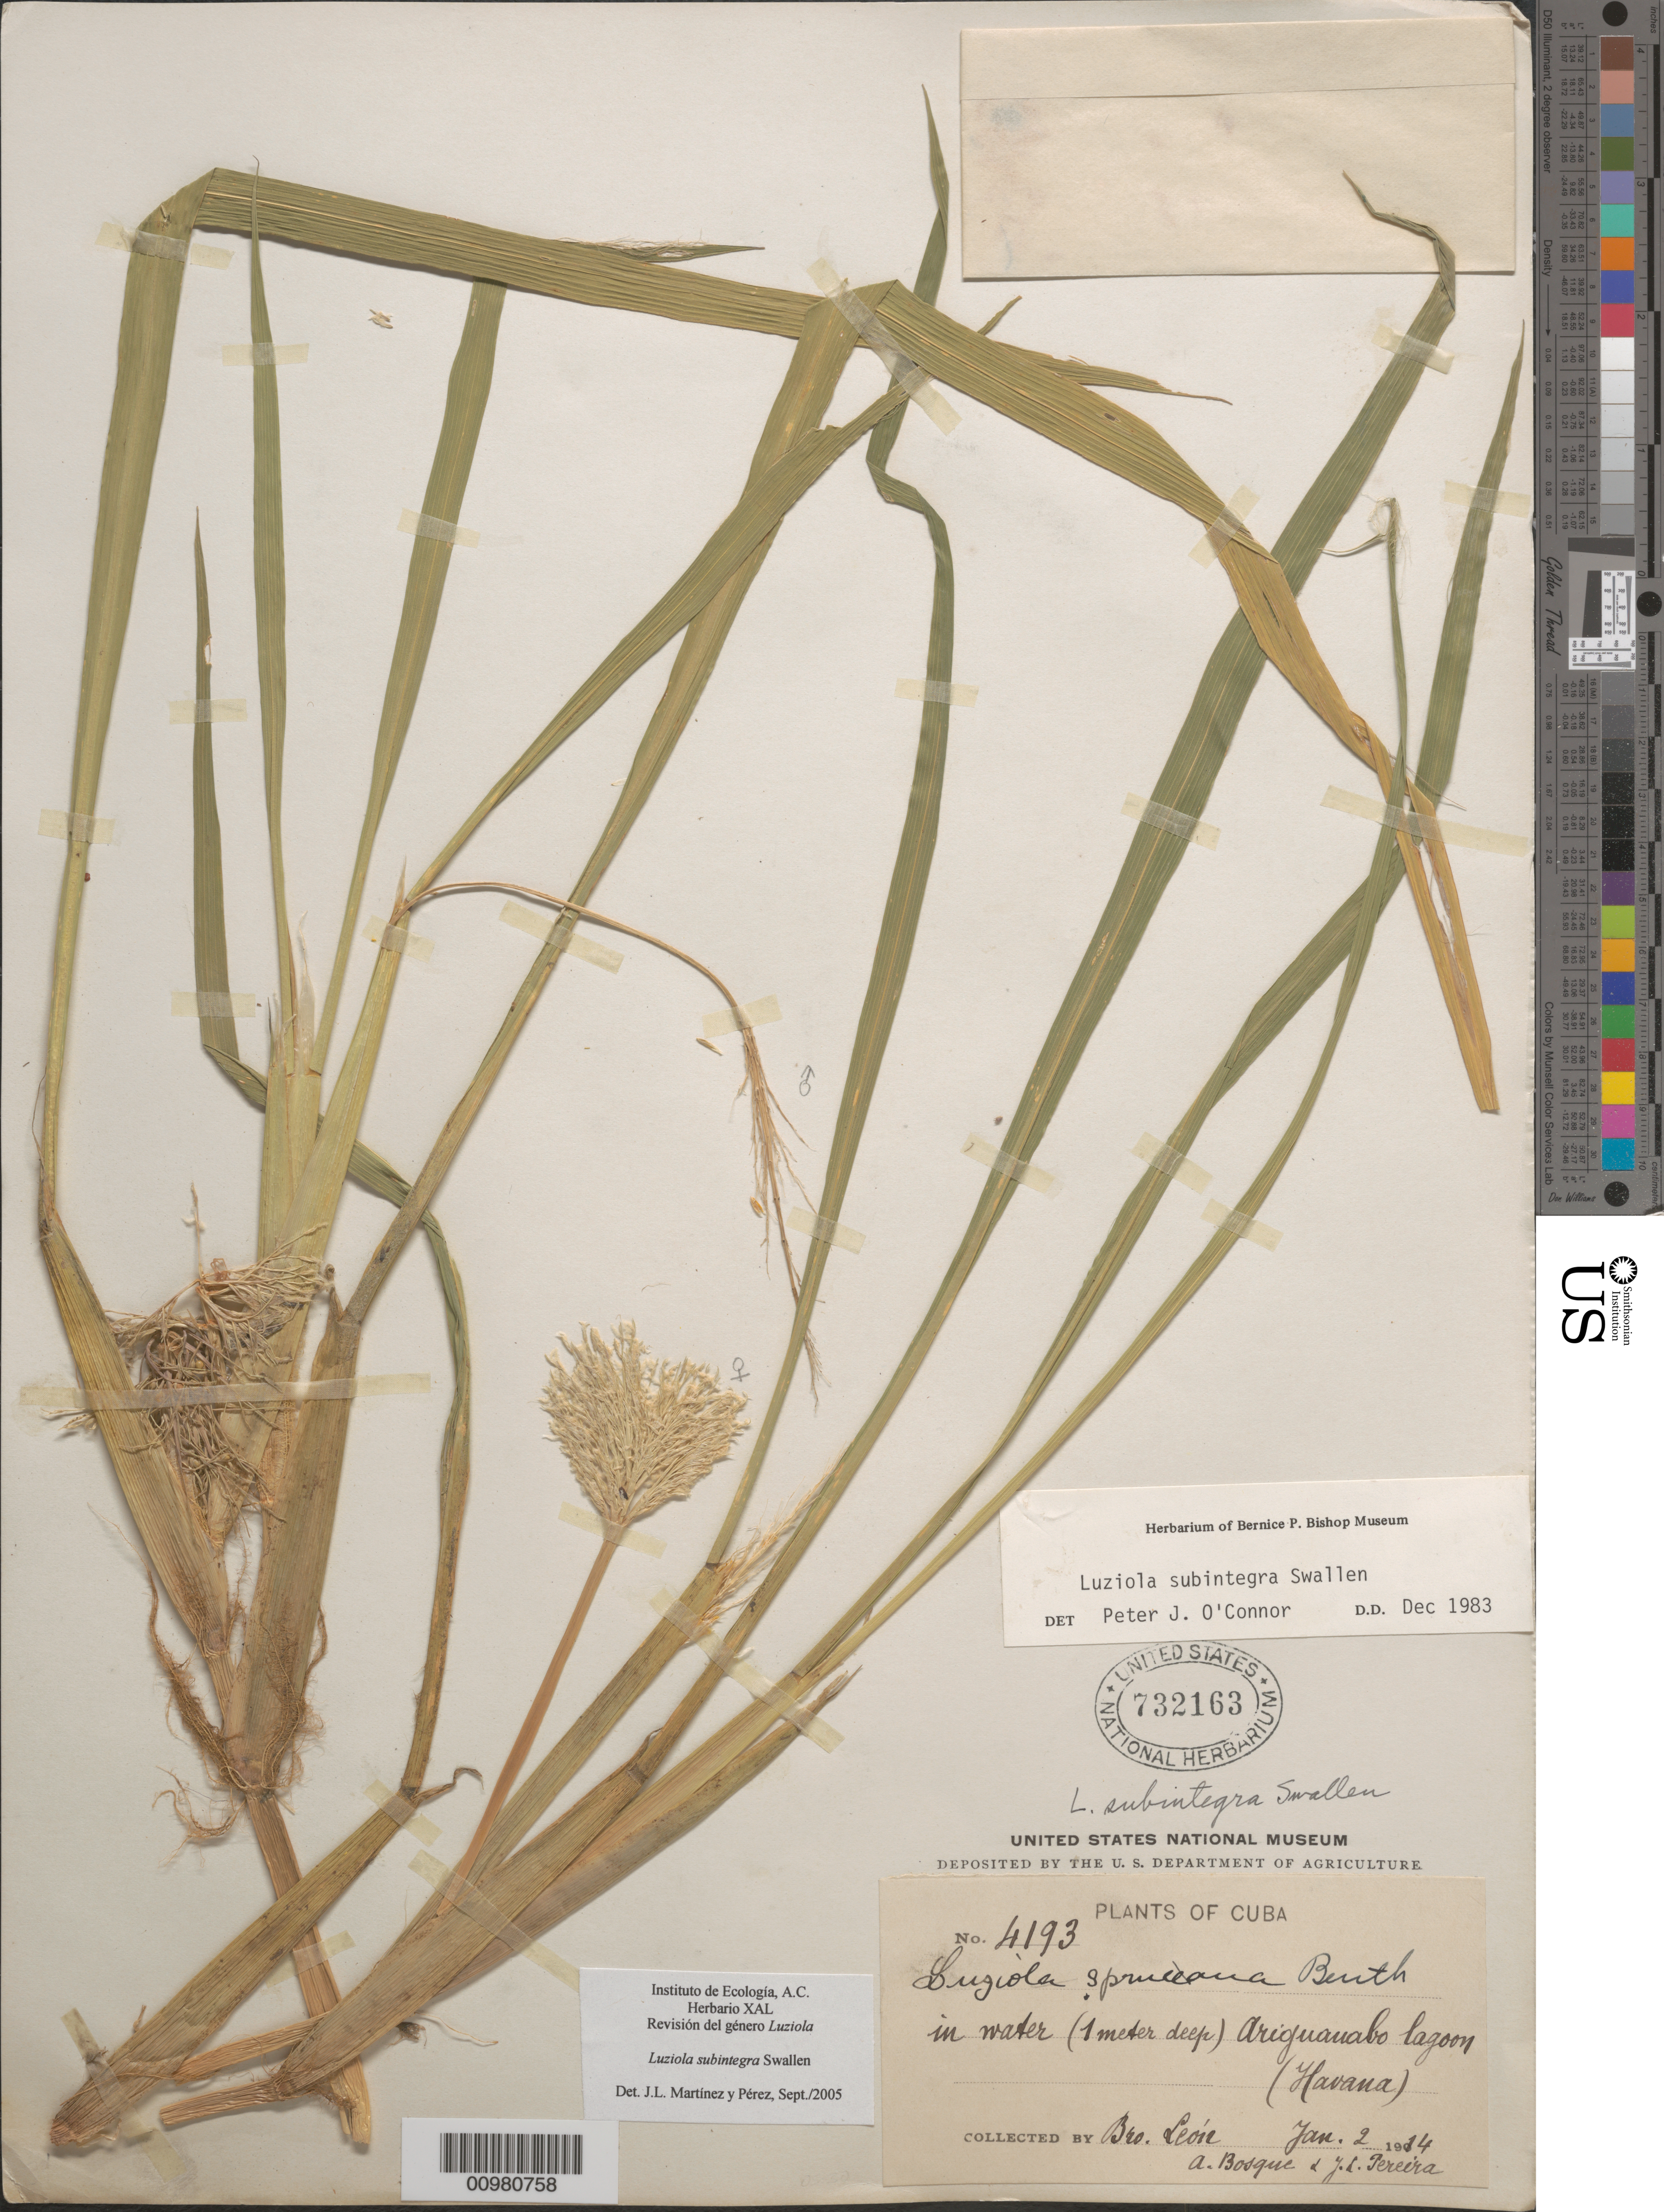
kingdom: Plantae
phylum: Tracheophyta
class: Liliopsida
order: Poales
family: Poaceae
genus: Luziola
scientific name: Luziola subintegra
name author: Swallen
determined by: Martinez Perez, J. L.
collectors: Bro. León, A. Bosque & J. L. Pereira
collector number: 4193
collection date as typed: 02 Jan 1914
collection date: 1914-01-02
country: Cuba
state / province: La Habana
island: Cuba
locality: Ariguanabo lagoon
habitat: In water 1 m deep.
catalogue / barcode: US 732163